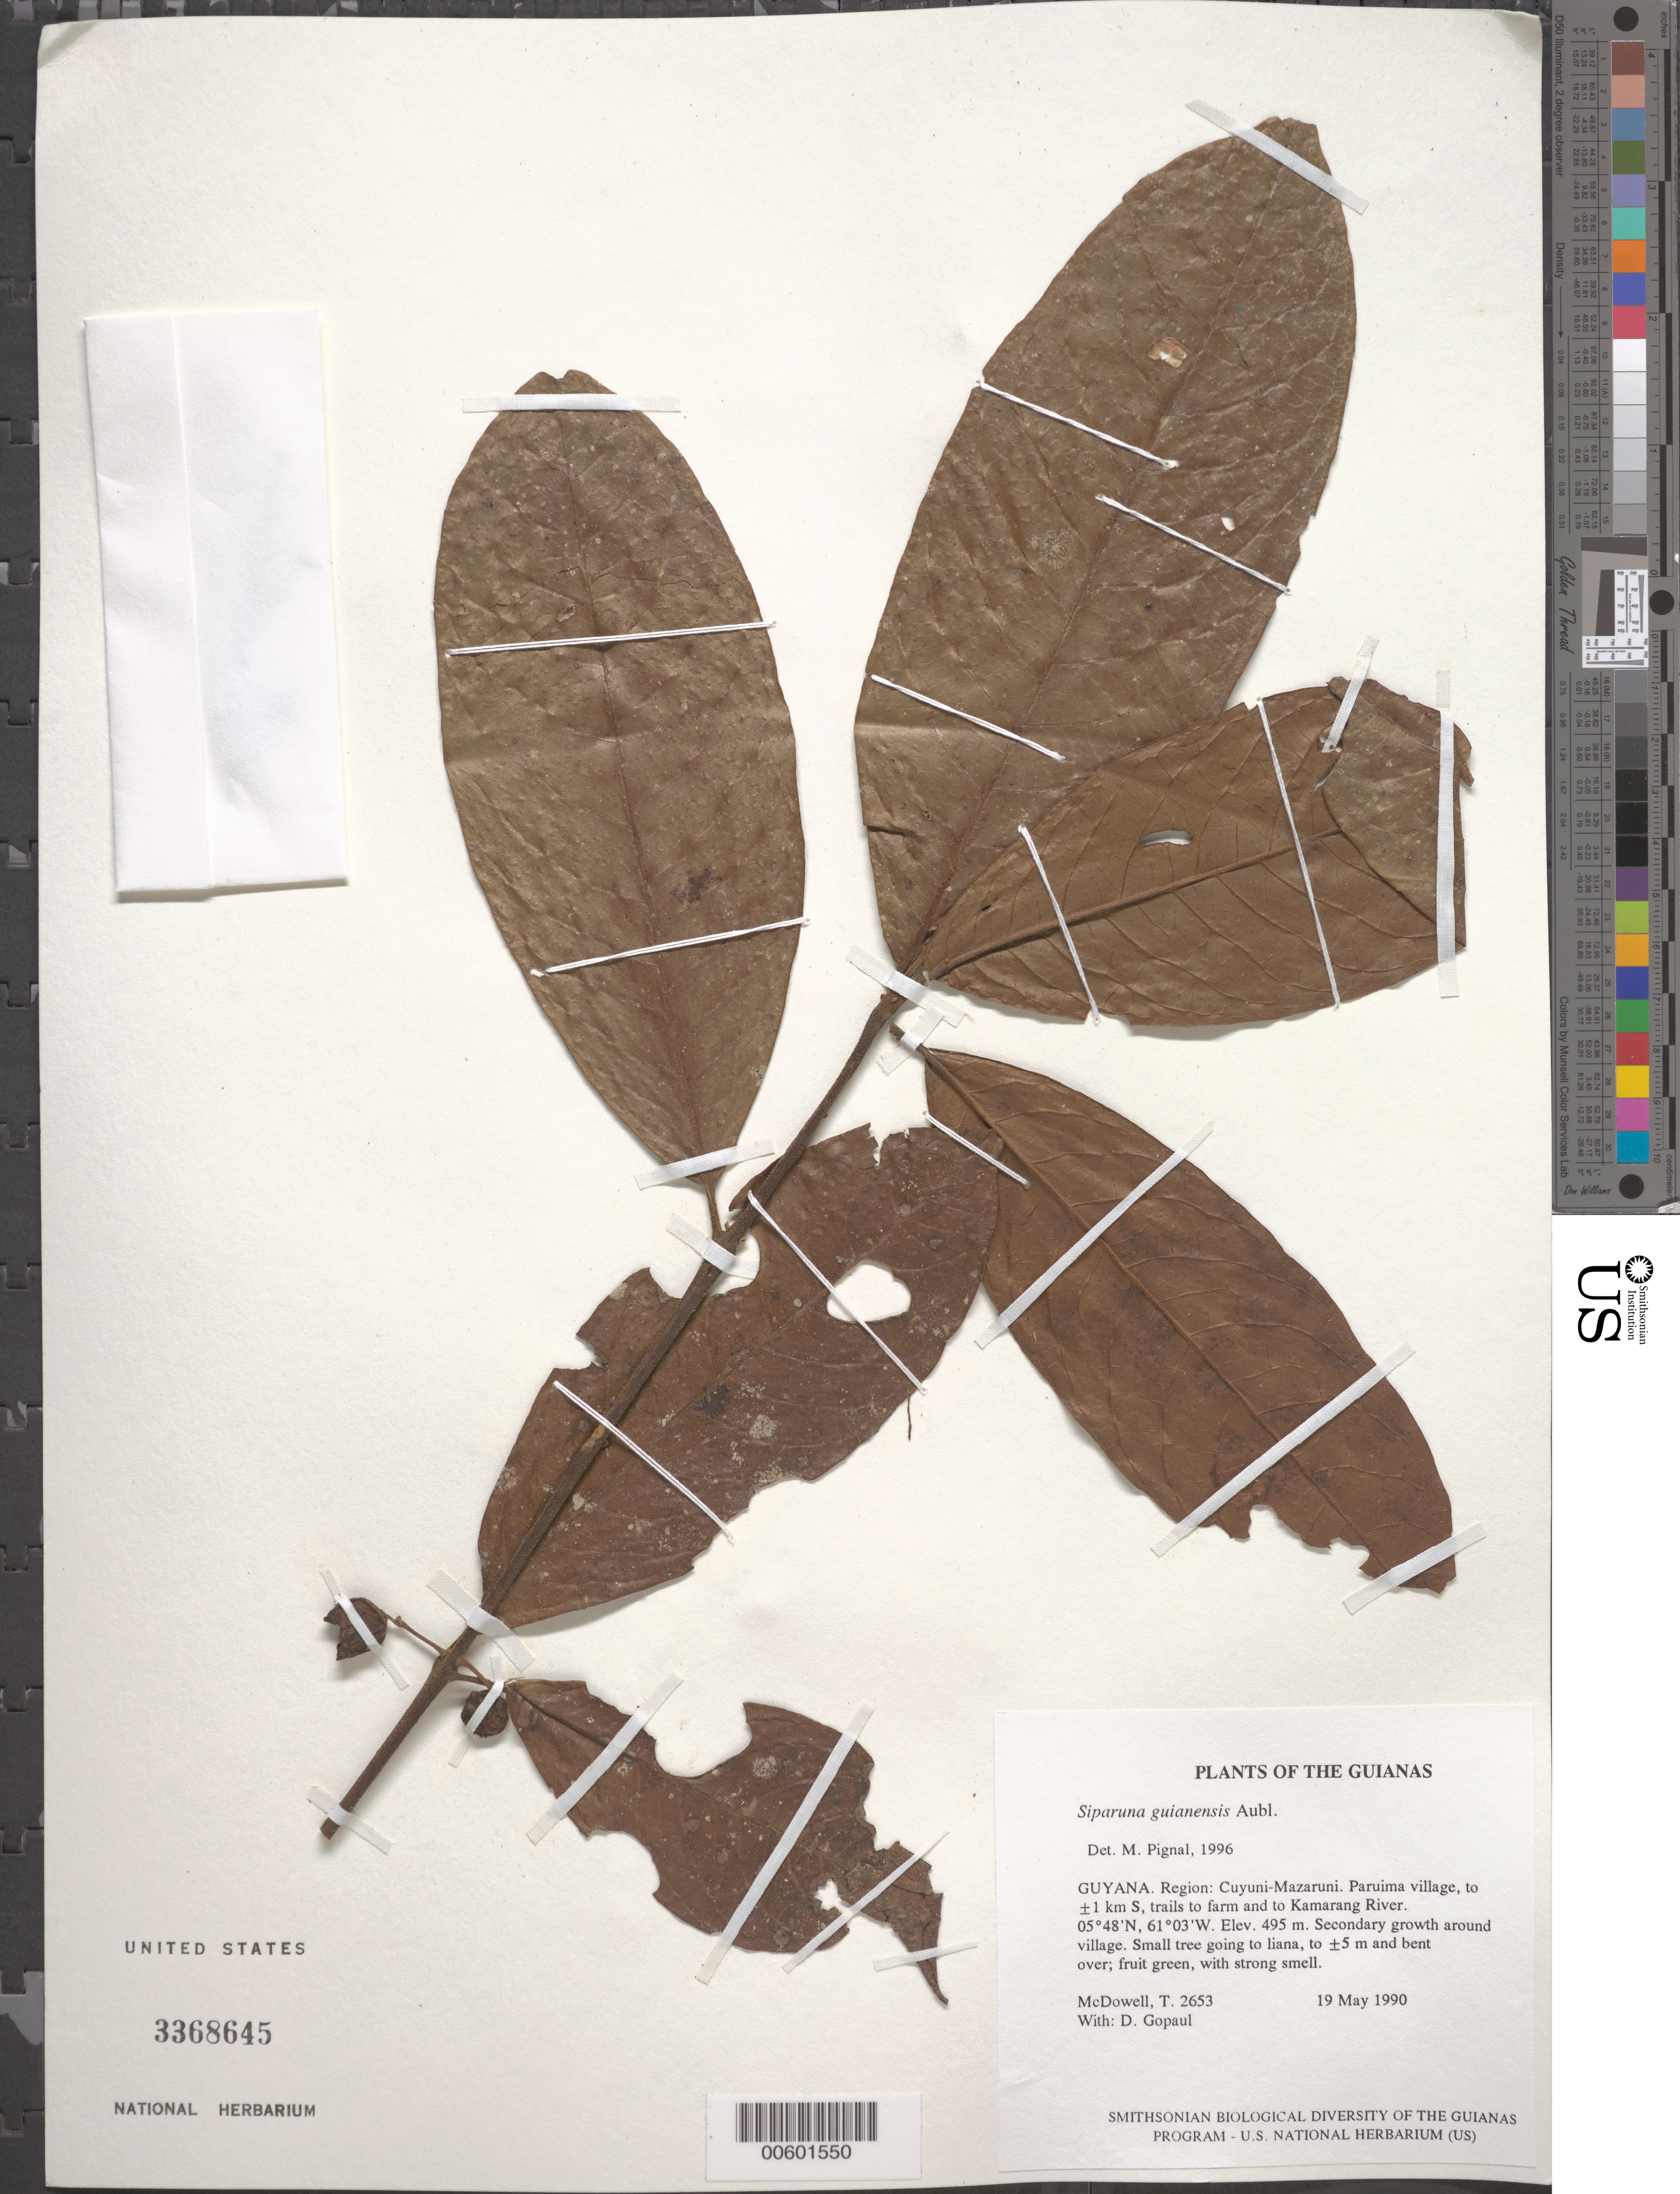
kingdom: Plantae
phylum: Tracheophyta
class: Magnoliopsida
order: Laurales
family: Siparunaceae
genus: Siparuna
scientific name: Siparuna guianensis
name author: Aubl.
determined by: Pignal, M.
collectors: T. McDowell & D. Gopaul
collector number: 2653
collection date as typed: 19 May 1990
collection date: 1990-05-19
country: Guyana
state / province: Cuyuni-Mazaruni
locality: Paruima village, to ±1 km S, trails to farm and to Kamarang River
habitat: Secondary growth around village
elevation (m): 495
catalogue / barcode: US 3368645